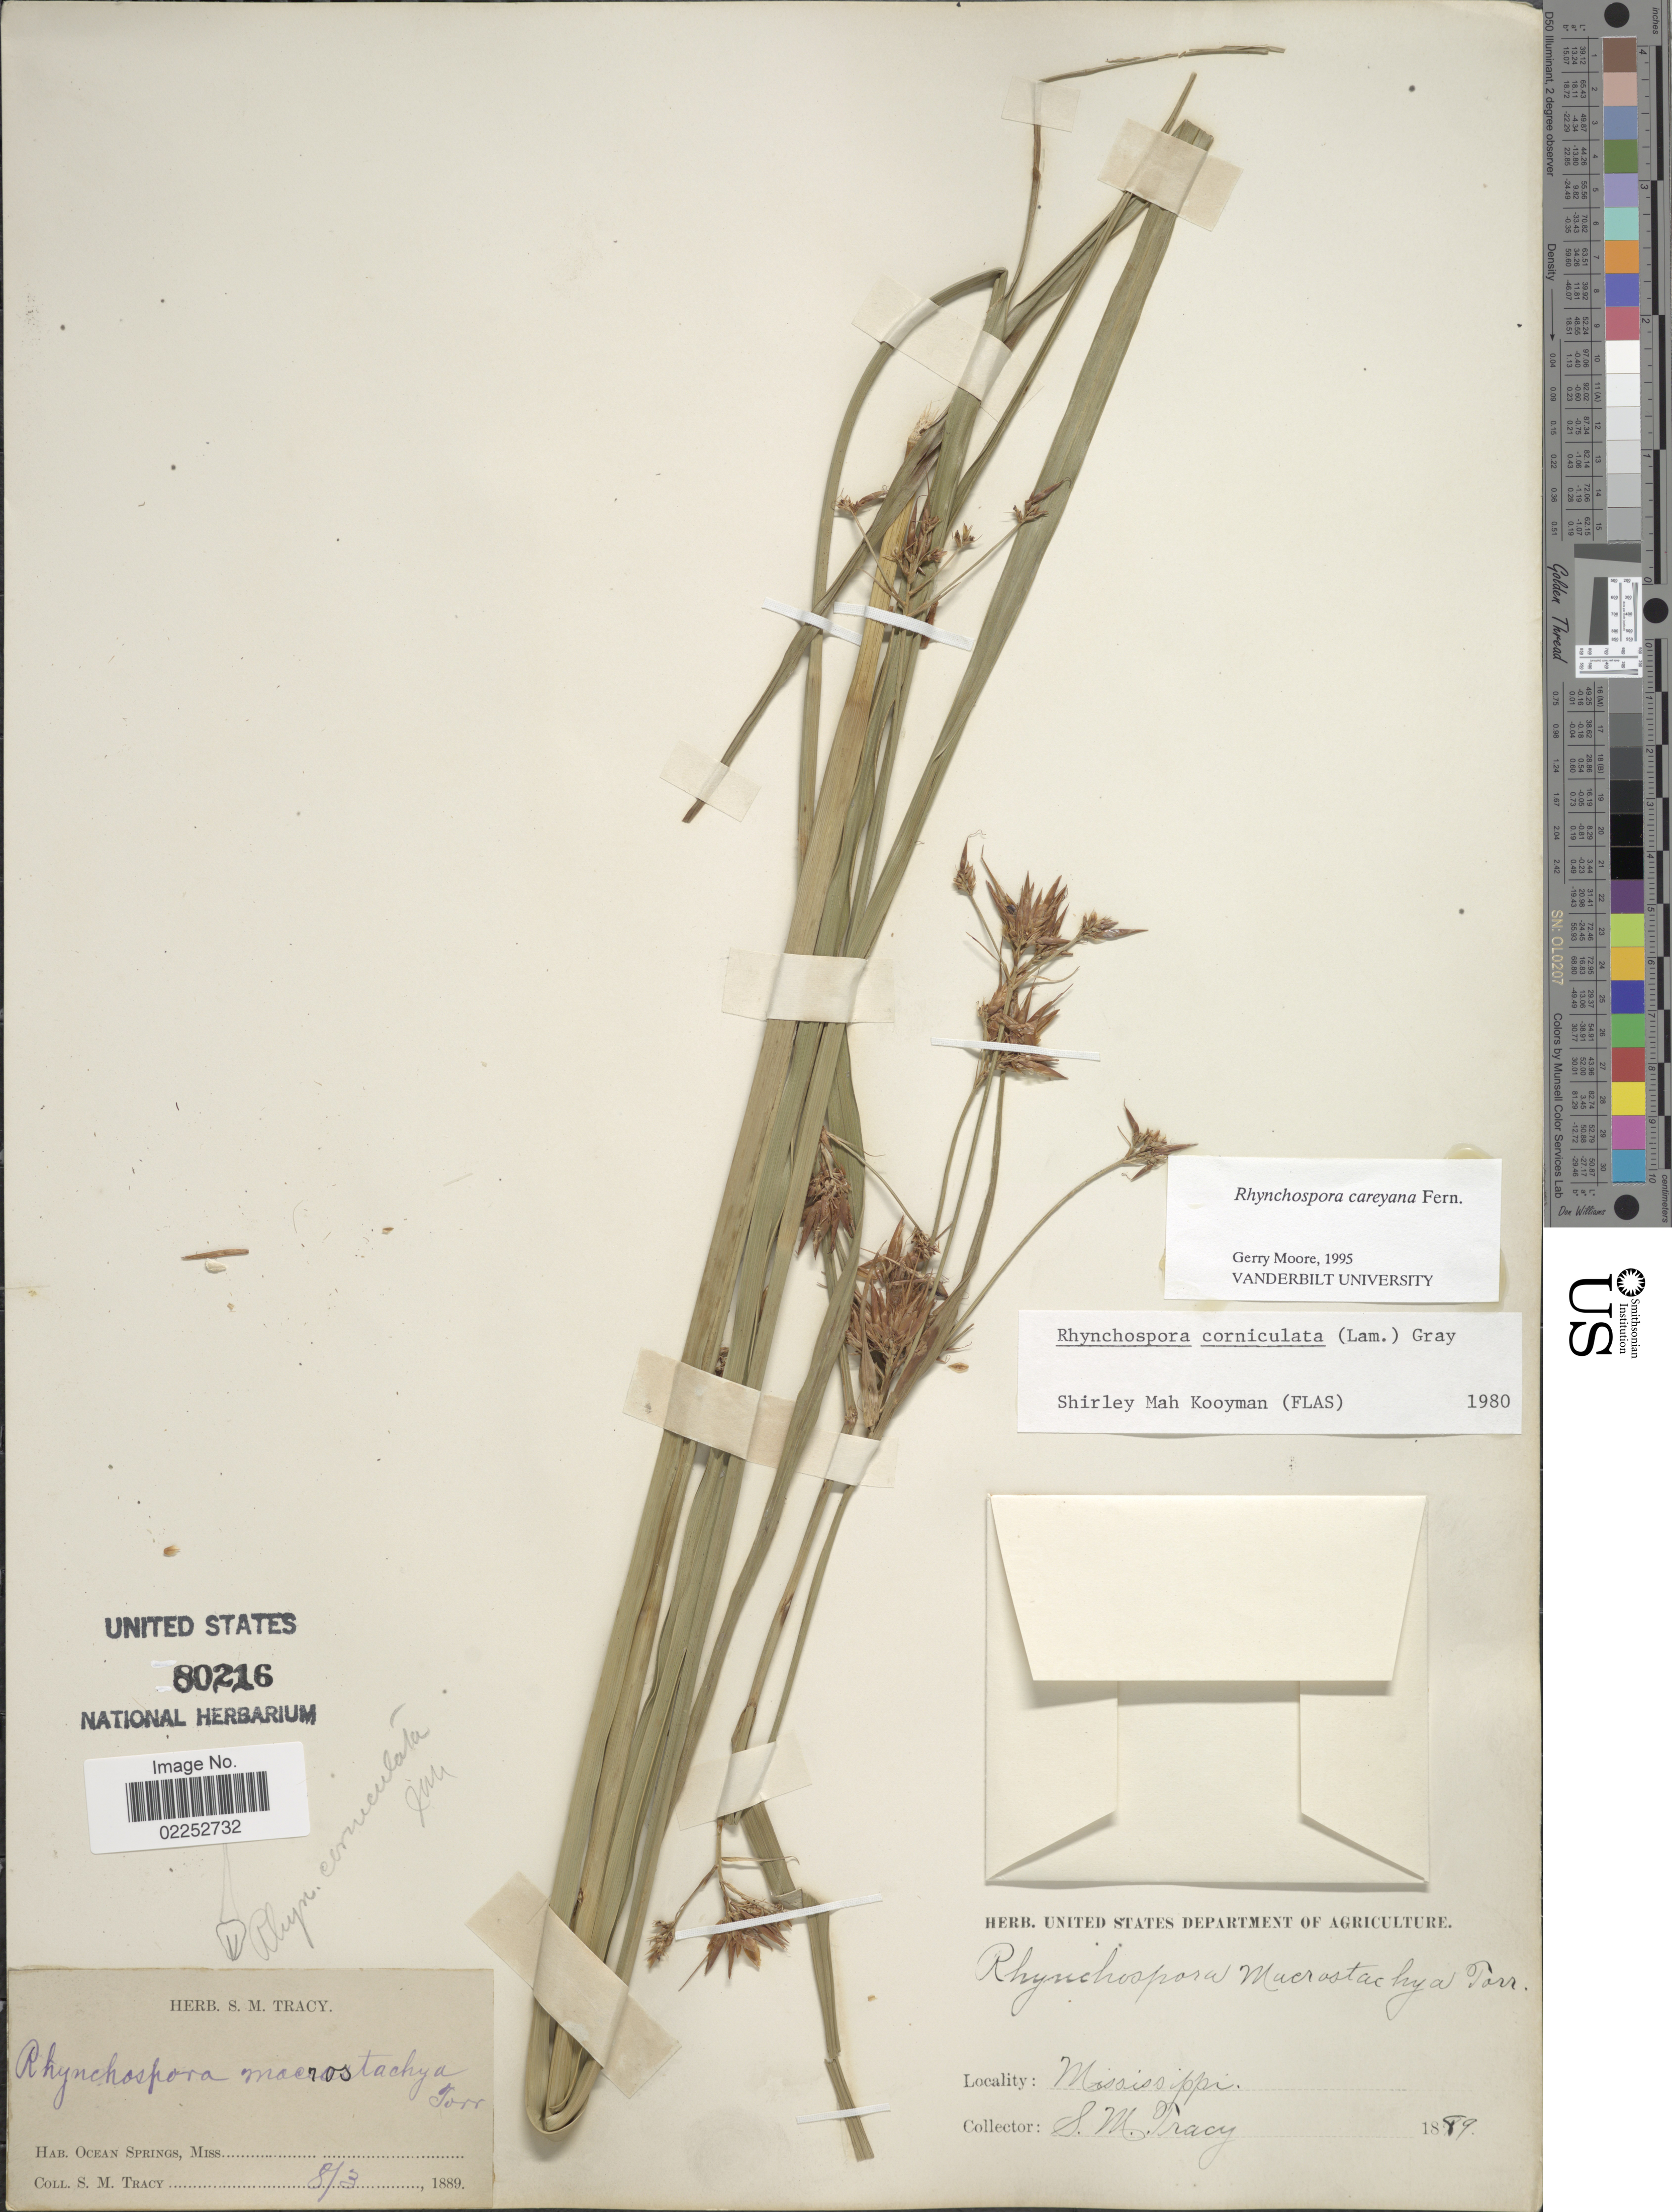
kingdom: Plantae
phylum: Tracheophyta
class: Liliopsida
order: Poales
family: Cyperaceae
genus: Rhynchospora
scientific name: Rhynchospora careyana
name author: Fernald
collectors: S. M. Tracy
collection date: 1889-08-03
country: United States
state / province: Mississippi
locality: Ocean Springs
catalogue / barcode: US 80216